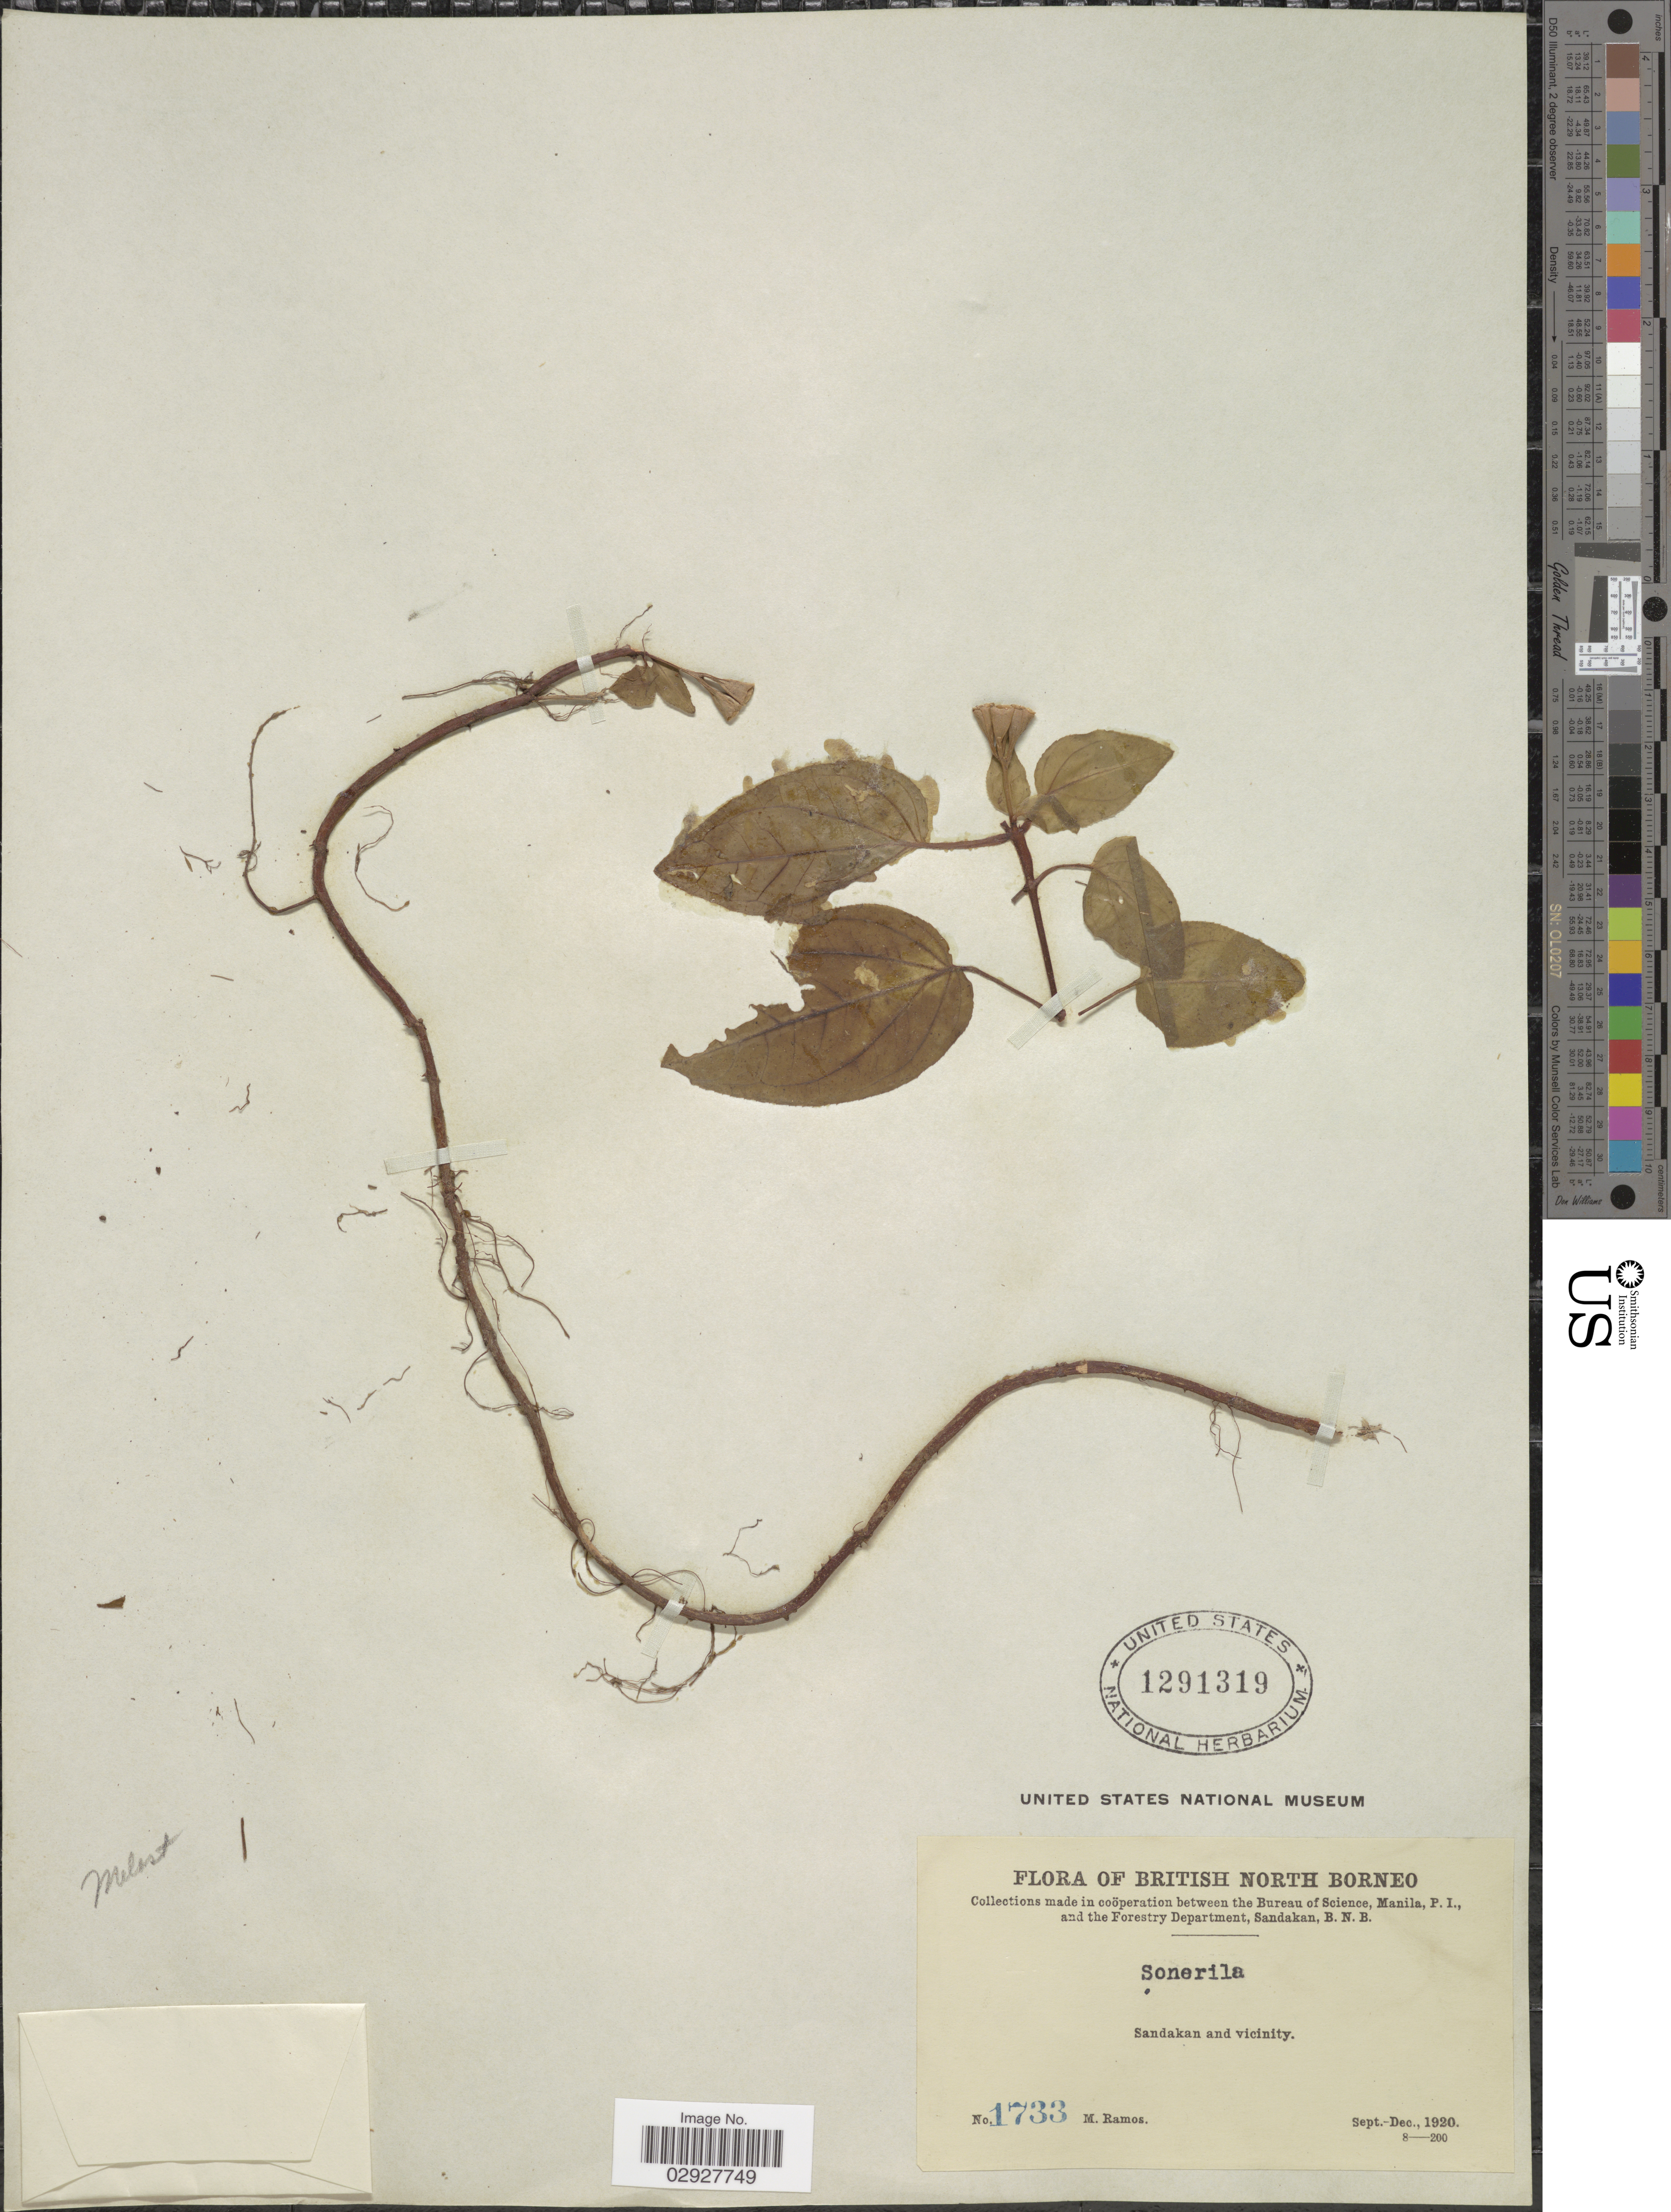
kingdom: Plantae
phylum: Tracheophyta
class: Magnoliopsida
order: Myrtales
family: Melastomataceae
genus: Sonerila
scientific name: Sonerila sp.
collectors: M. Ramos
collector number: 1733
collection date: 1920-09/1920-12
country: Malaysia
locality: British North Borneo. Sandakan and vicinity.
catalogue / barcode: US 1291319